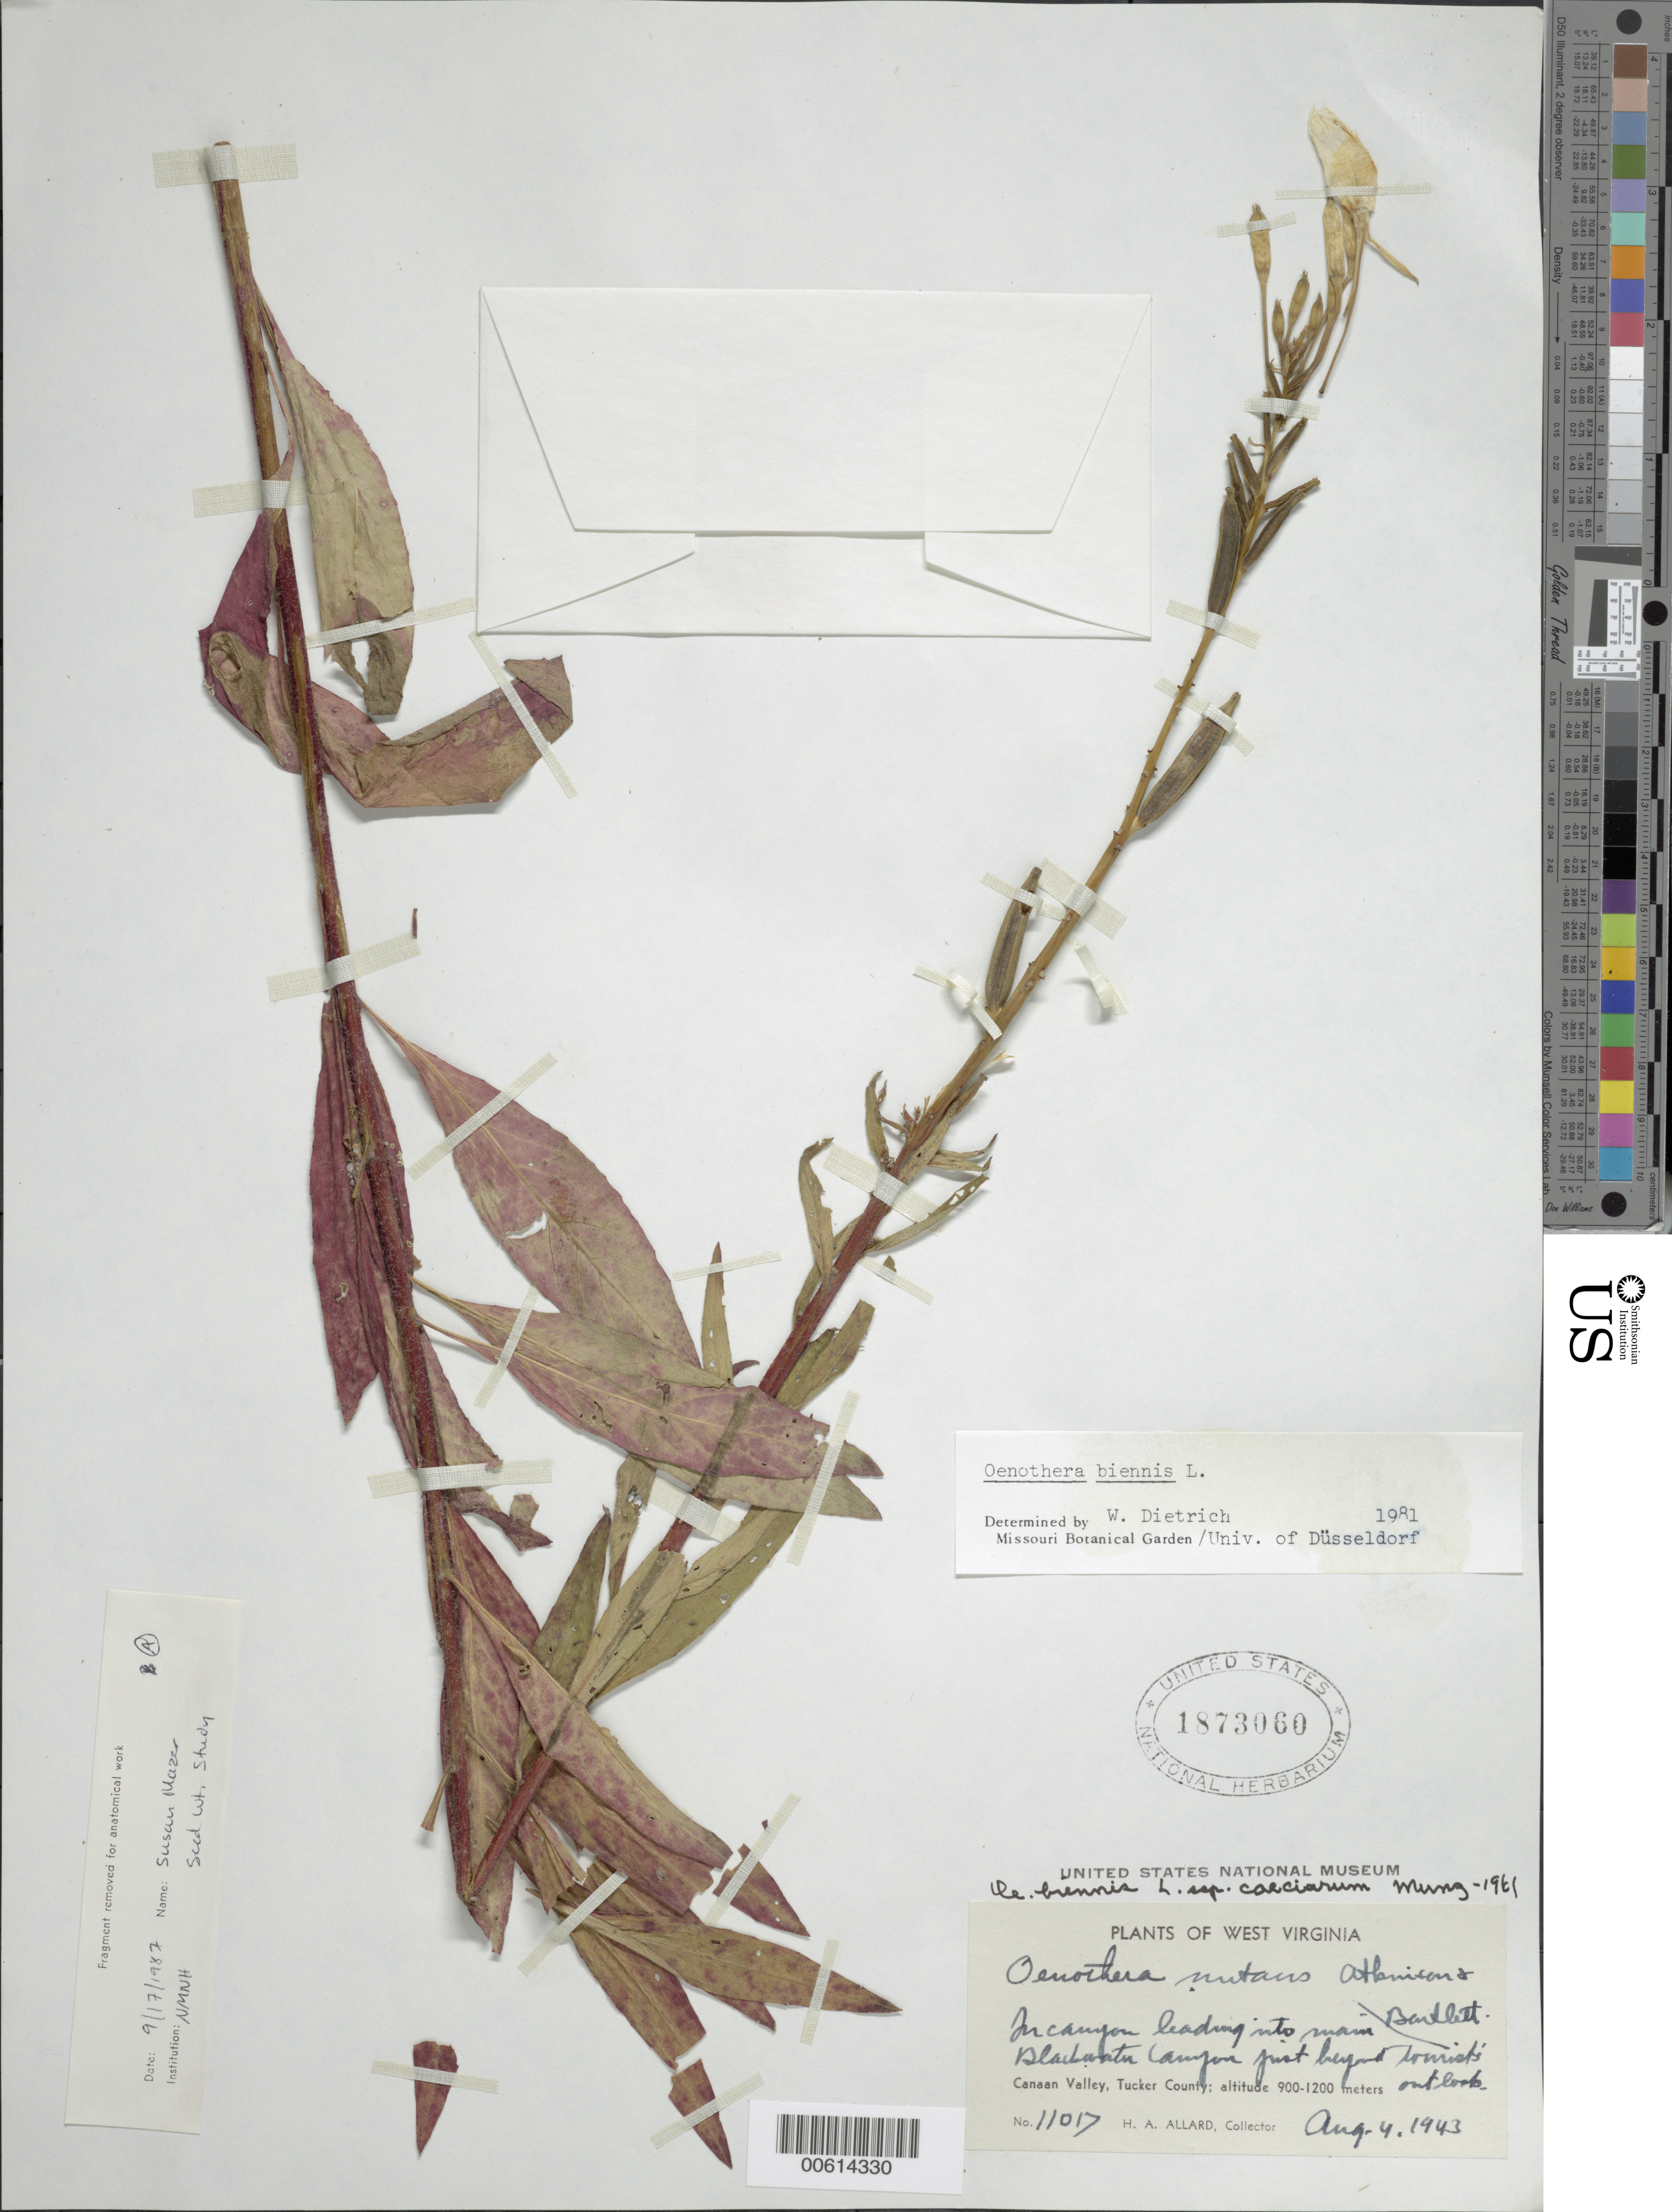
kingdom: Plantae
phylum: Tracheophyta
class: Magnoliopsida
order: Myrtales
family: Onagraceae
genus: Oenothera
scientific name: Oenothera biennis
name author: L.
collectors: H. A. Allard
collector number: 11017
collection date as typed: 04 Aug 1943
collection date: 1943-08-04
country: United States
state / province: West Virginia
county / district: Tucker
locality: Blackwater Canyon, Canaan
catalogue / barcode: US 1873060